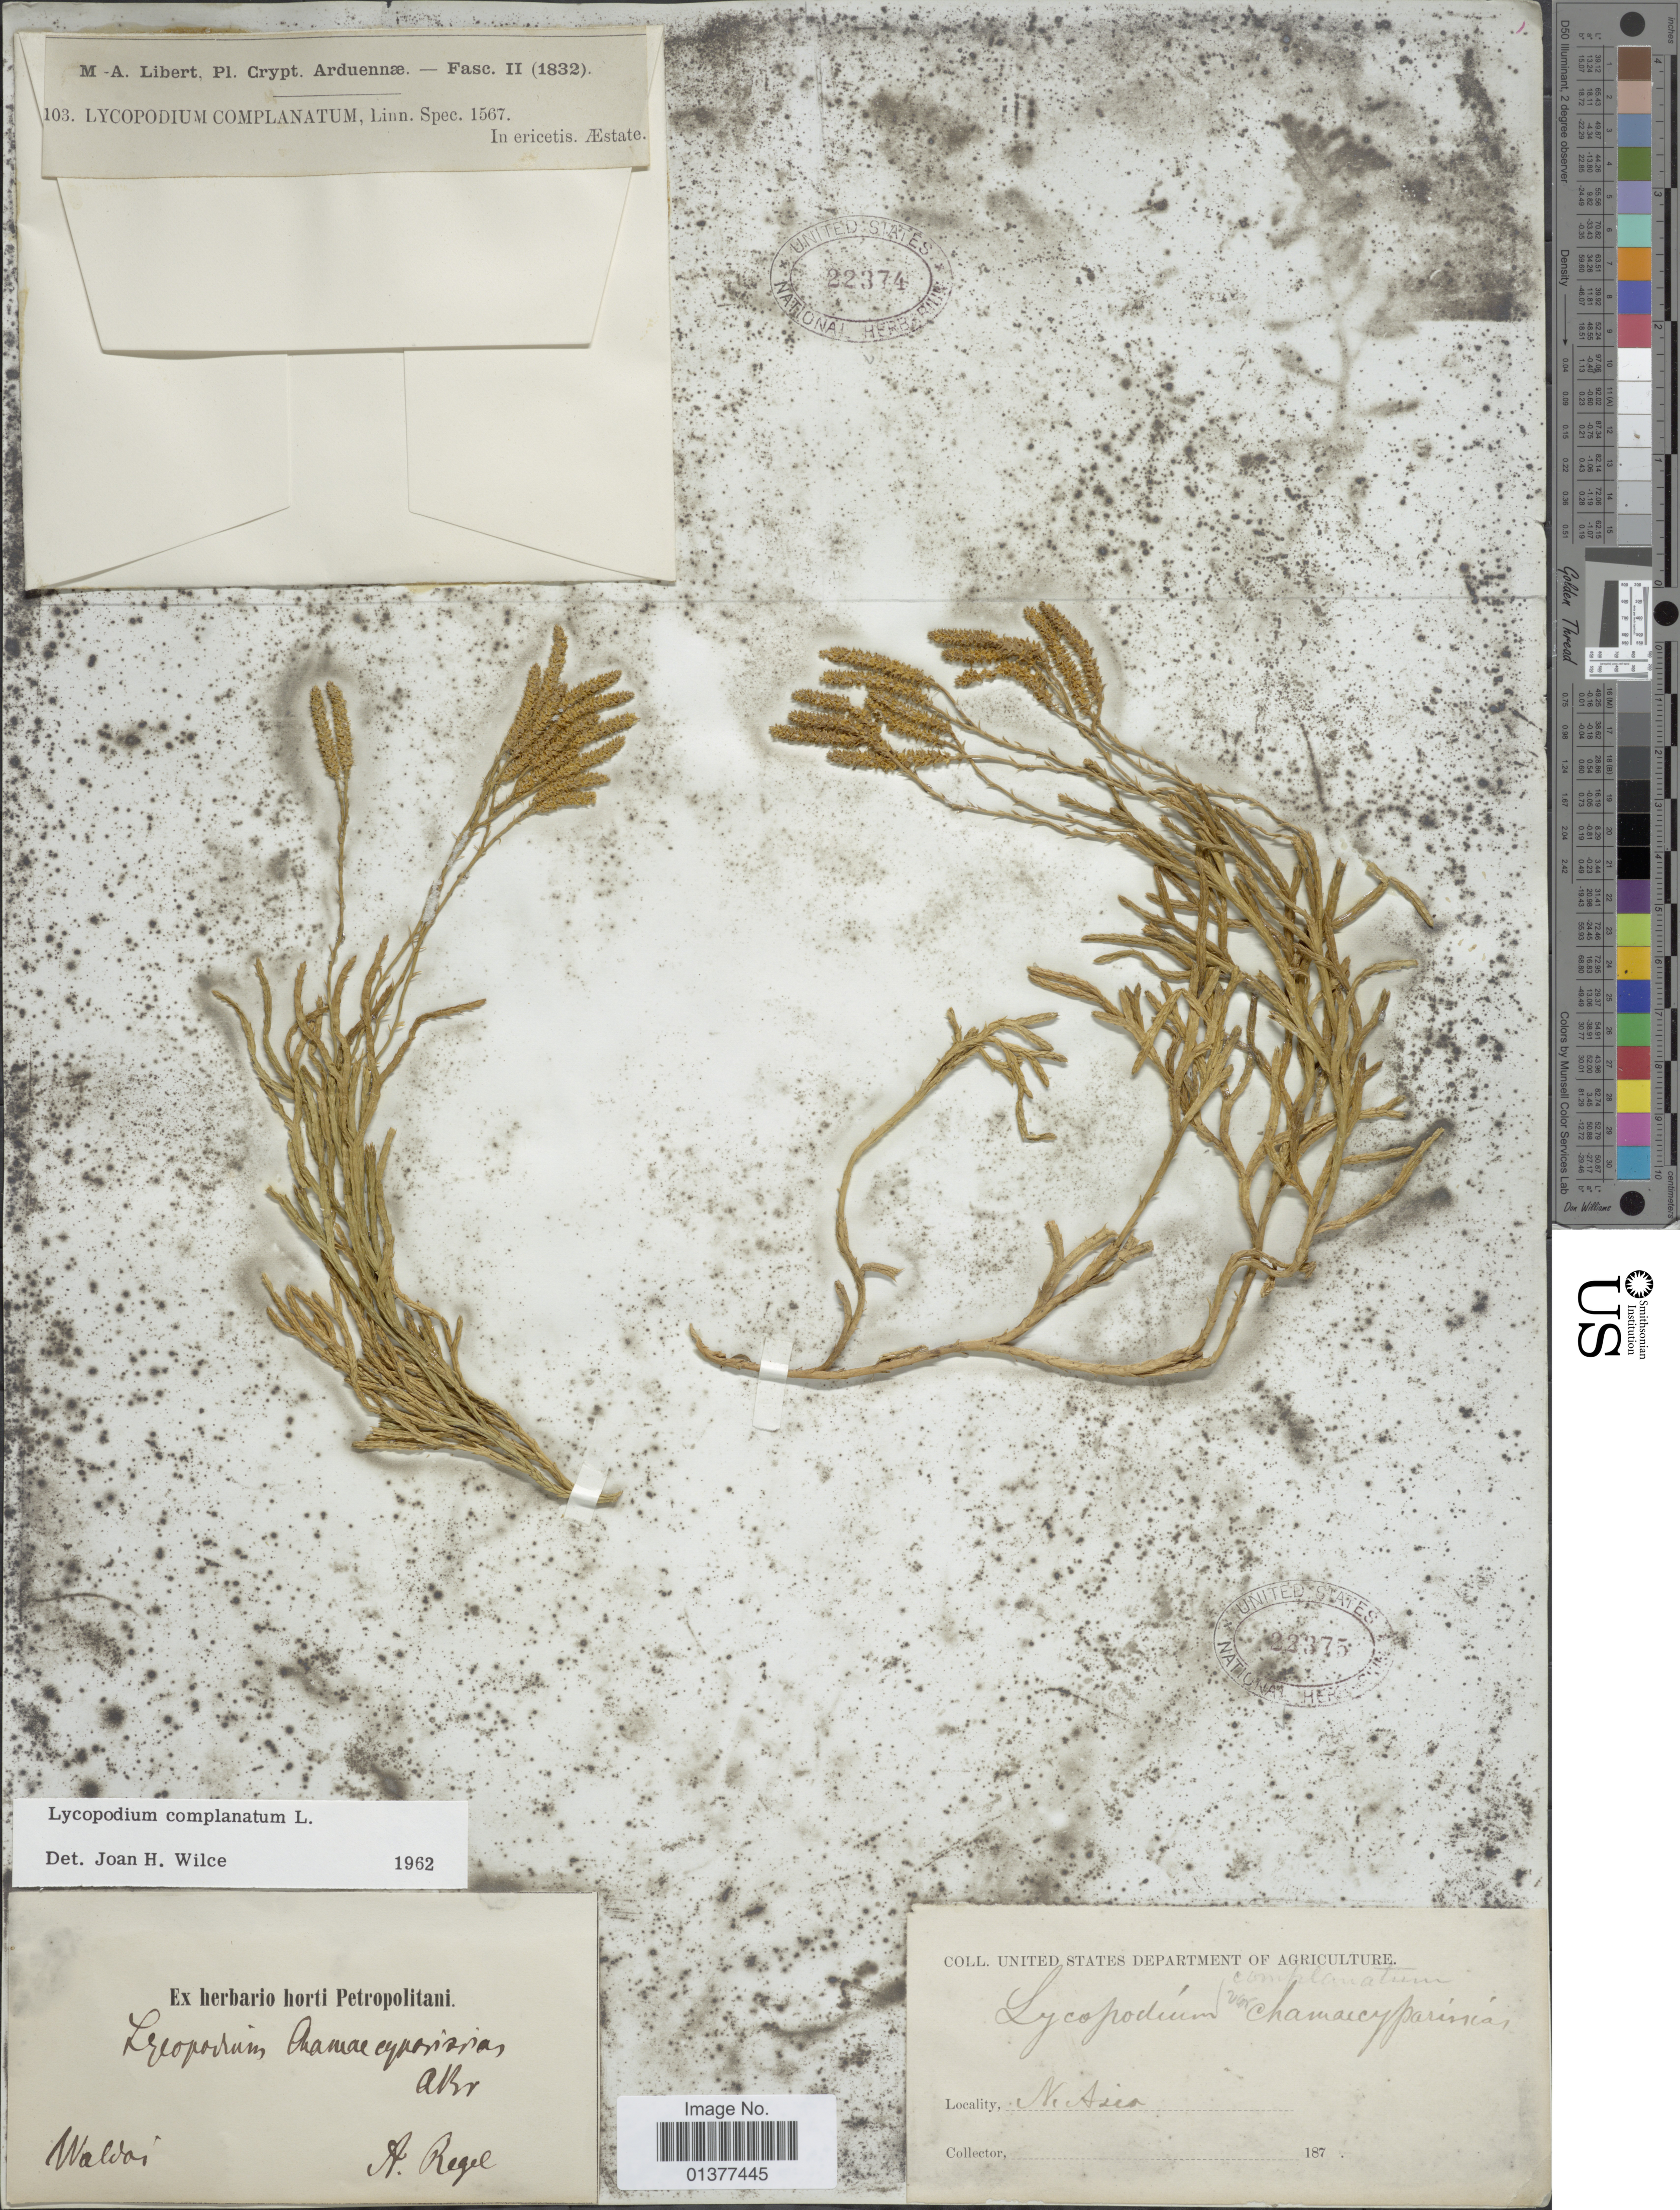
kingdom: Plantae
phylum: Tracheophyta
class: Lycopodiopsida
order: Lycopodiales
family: Lycopodiaceae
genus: Diphasiastrum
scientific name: Diphasiastrum complanatum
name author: (L.) Holub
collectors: A. Regel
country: Russian Federation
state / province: Novgorod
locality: Waldai (Valday)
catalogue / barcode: US 22375